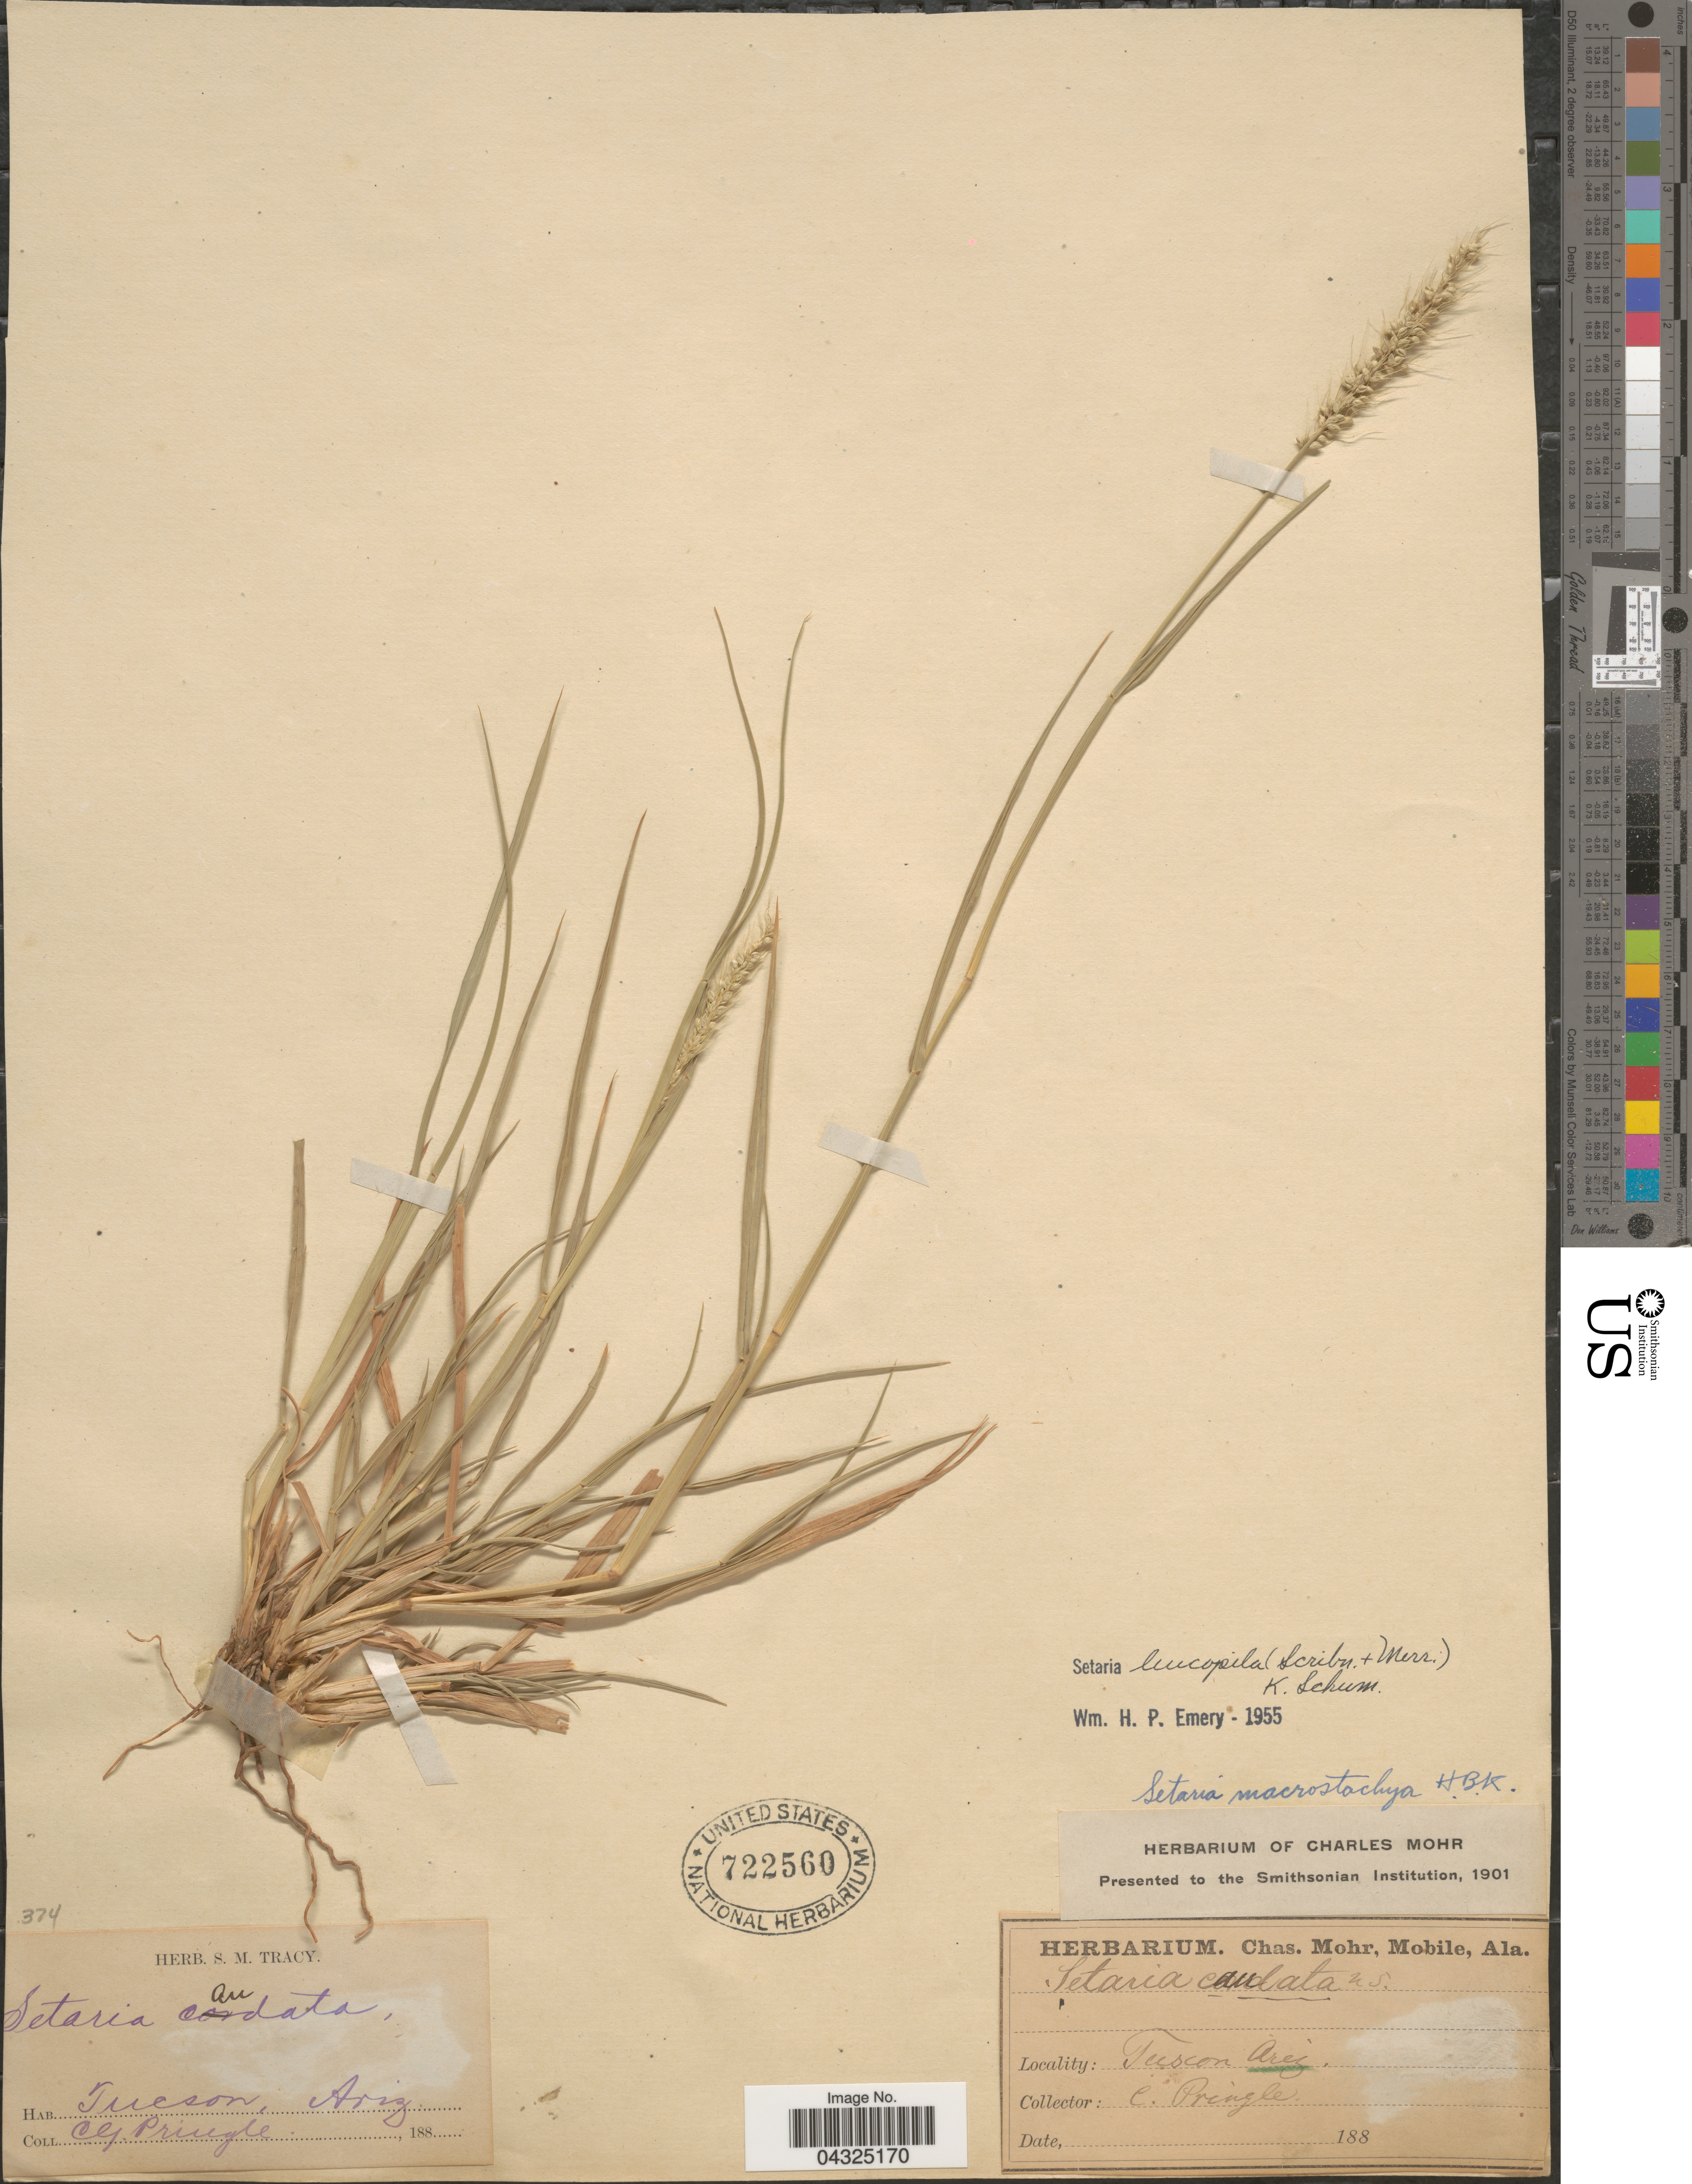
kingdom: Plantae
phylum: Tracheophyta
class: Liliopsida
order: Poales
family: Poaceae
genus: Setaria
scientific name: Setaria leucopila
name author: (Scribn. & Merr.) K. Schum.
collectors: C. G. Pringle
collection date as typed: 188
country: United States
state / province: Arizona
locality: Tucson.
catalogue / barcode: US 722560